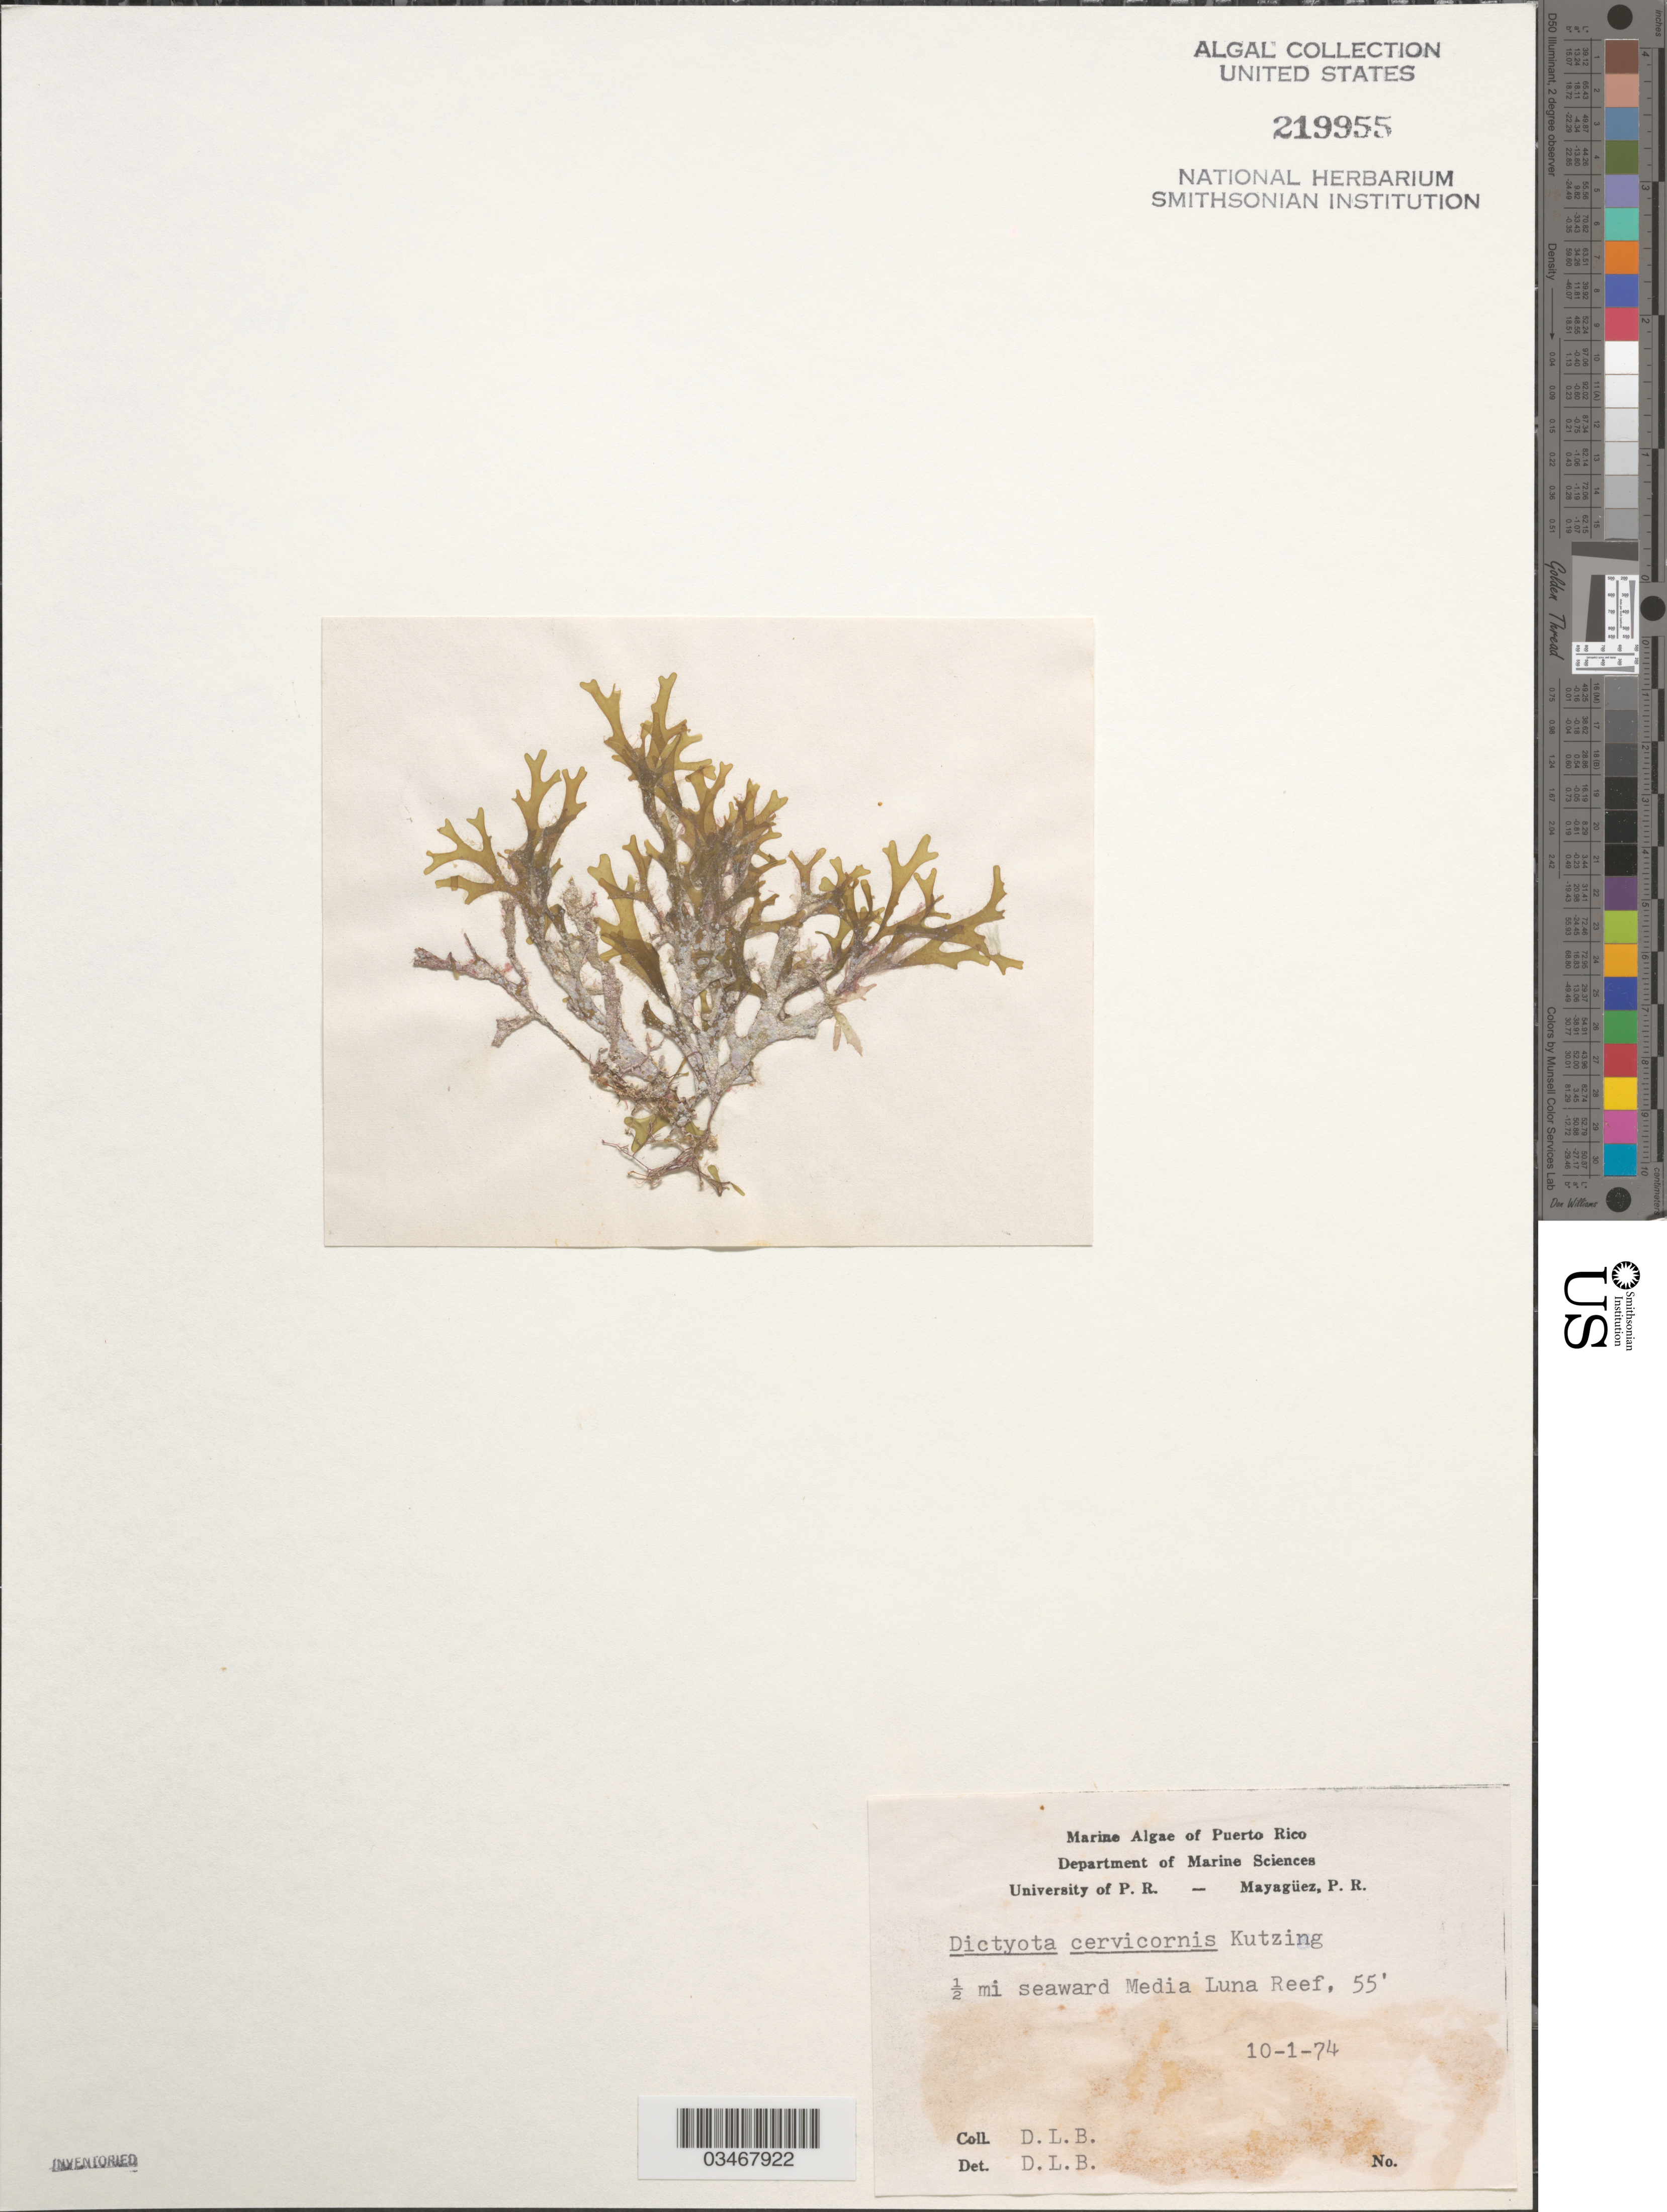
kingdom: Chromista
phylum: Ochrophyta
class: Phaeophyceae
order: Dictyotales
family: Dictyotaceae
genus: Dictyota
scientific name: Dictyota cervicornis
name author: Kütz.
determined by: Ballantine, D. L.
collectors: D.L. Ballantine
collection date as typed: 01 Oct 1974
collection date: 1974-10-01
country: Puerto Rico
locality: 1/2 mi seaward Media Luna Reef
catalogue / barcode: US 219955